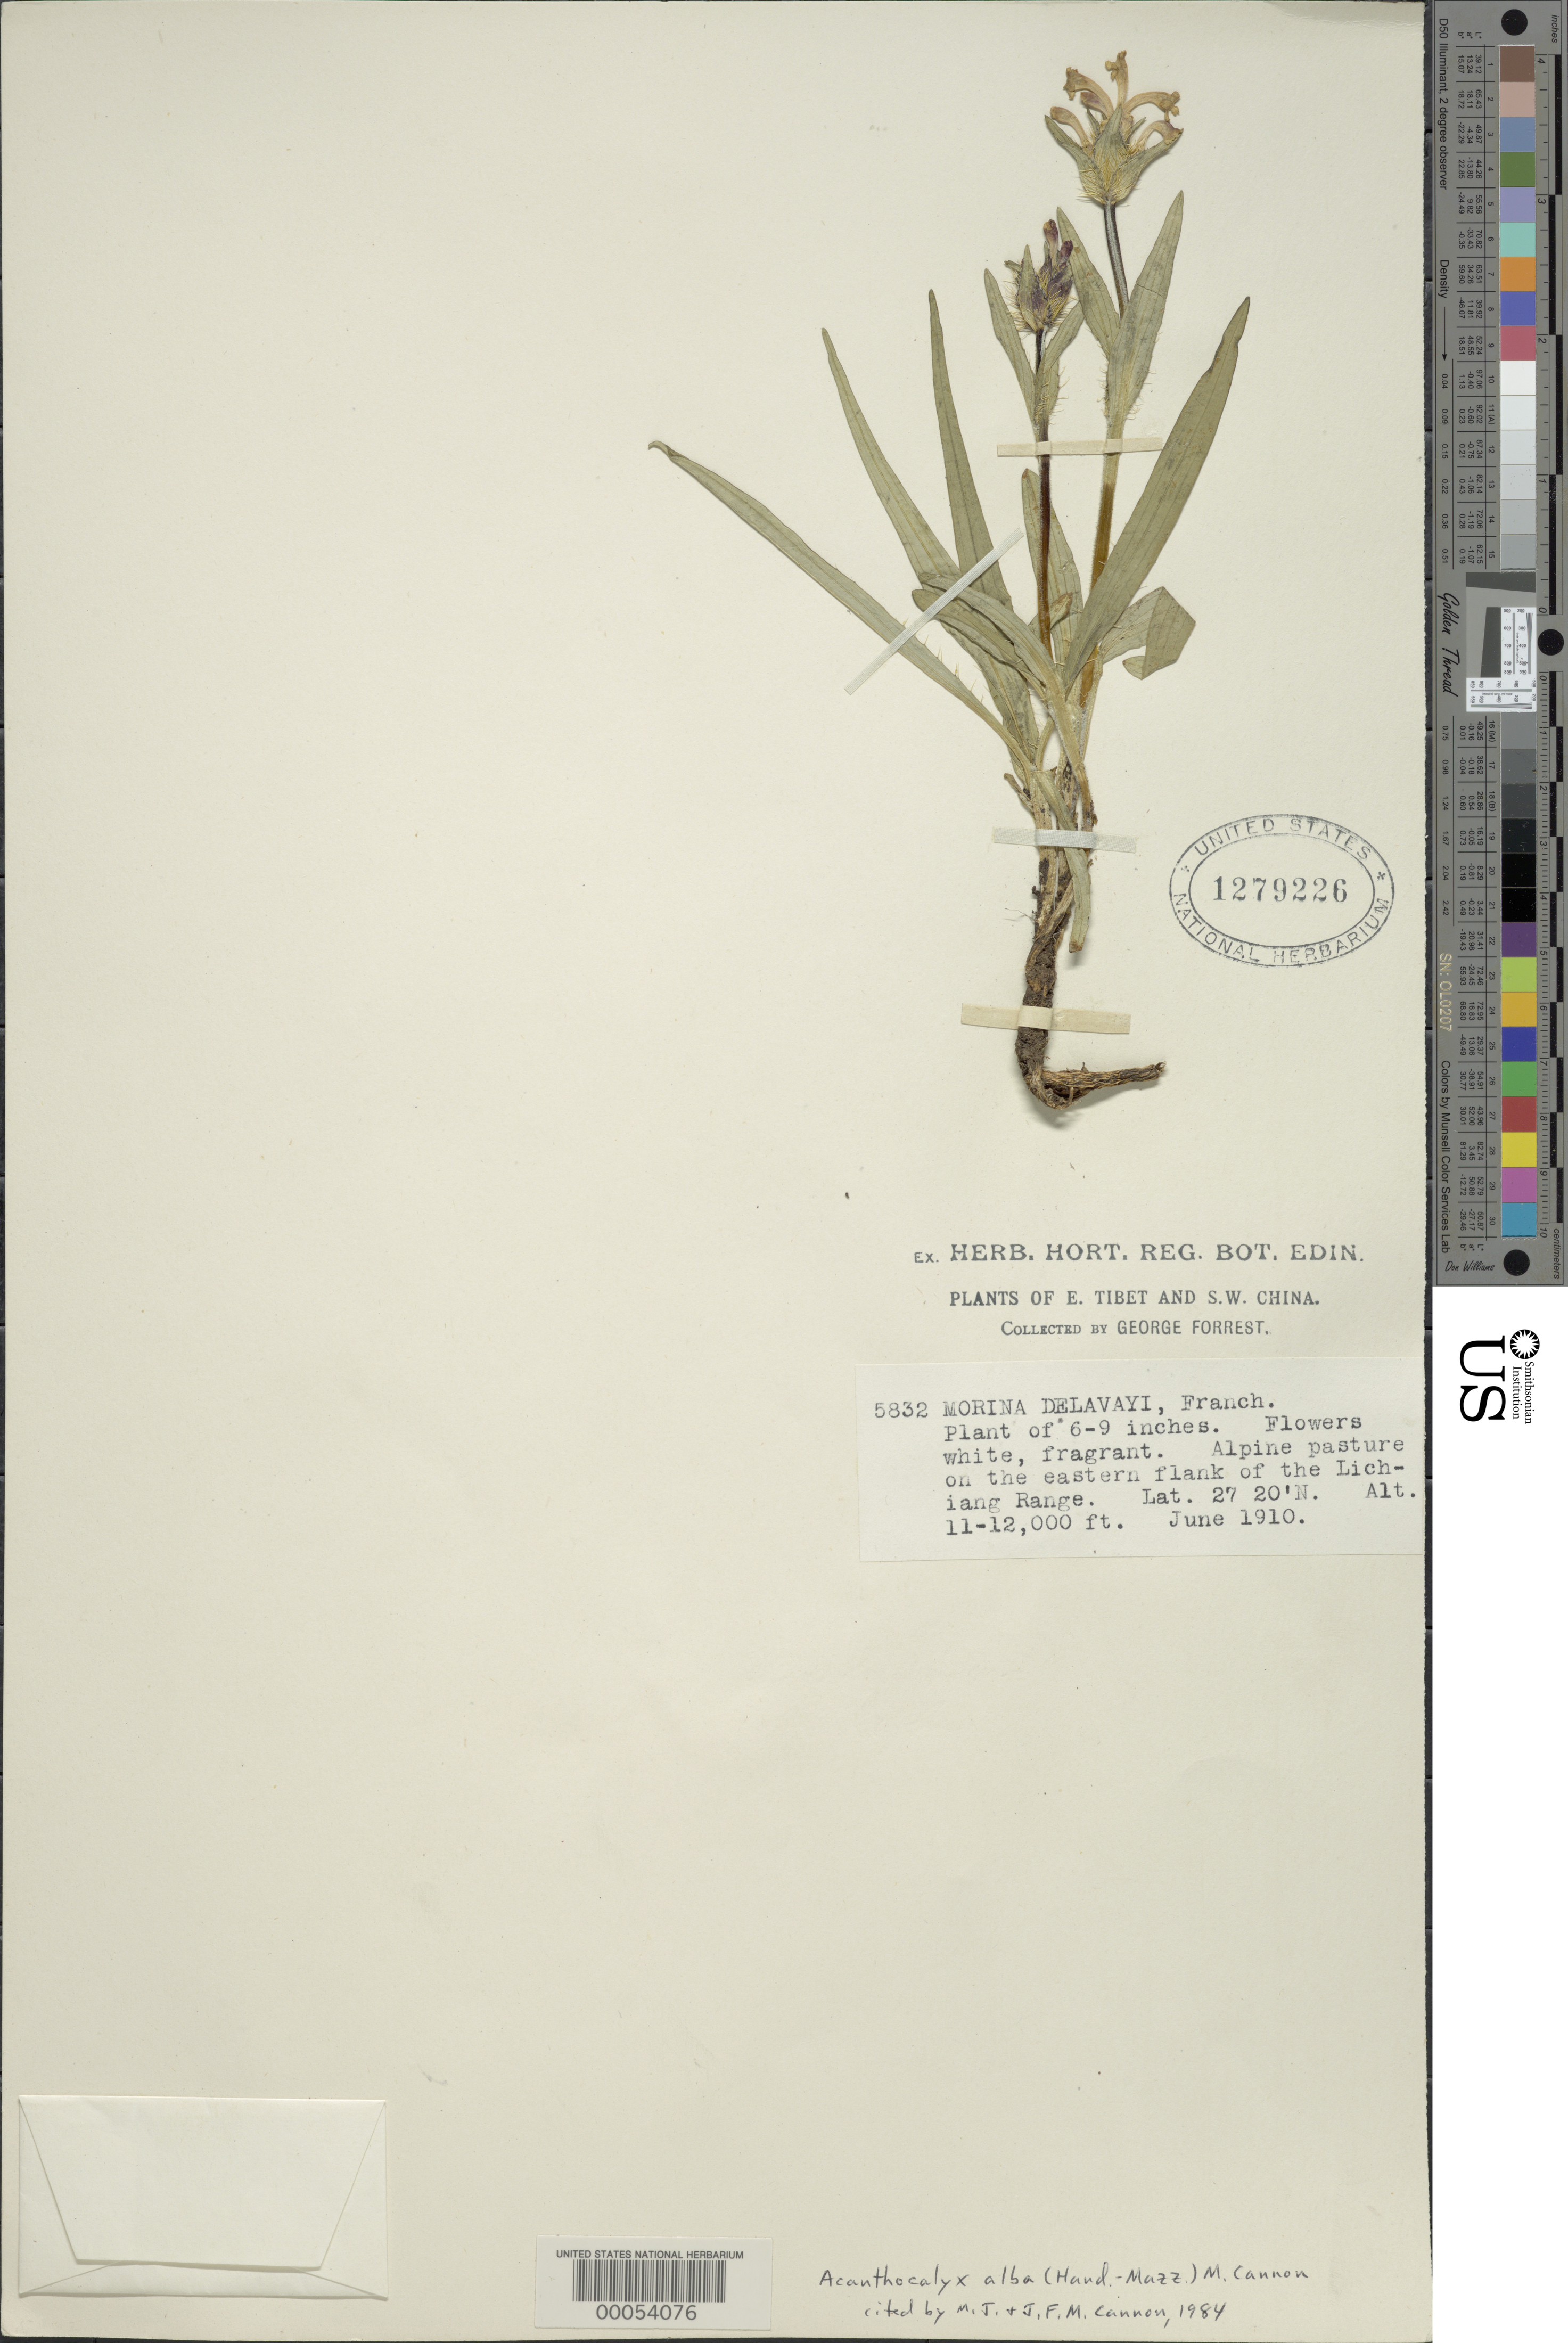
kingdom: Plantae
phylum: Tracheophyta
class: Magnoliopsida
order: Dipsacales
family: Caprifoliaceae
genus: Acanthocalyx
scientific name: Acanthocalyx alba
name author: (Hand.-Mazz.) M.J. Cannon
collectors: G. Forrest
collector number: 5832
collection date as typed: Jun 1910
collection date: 1910-06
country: China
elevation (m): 3353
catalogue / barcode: US 1279226